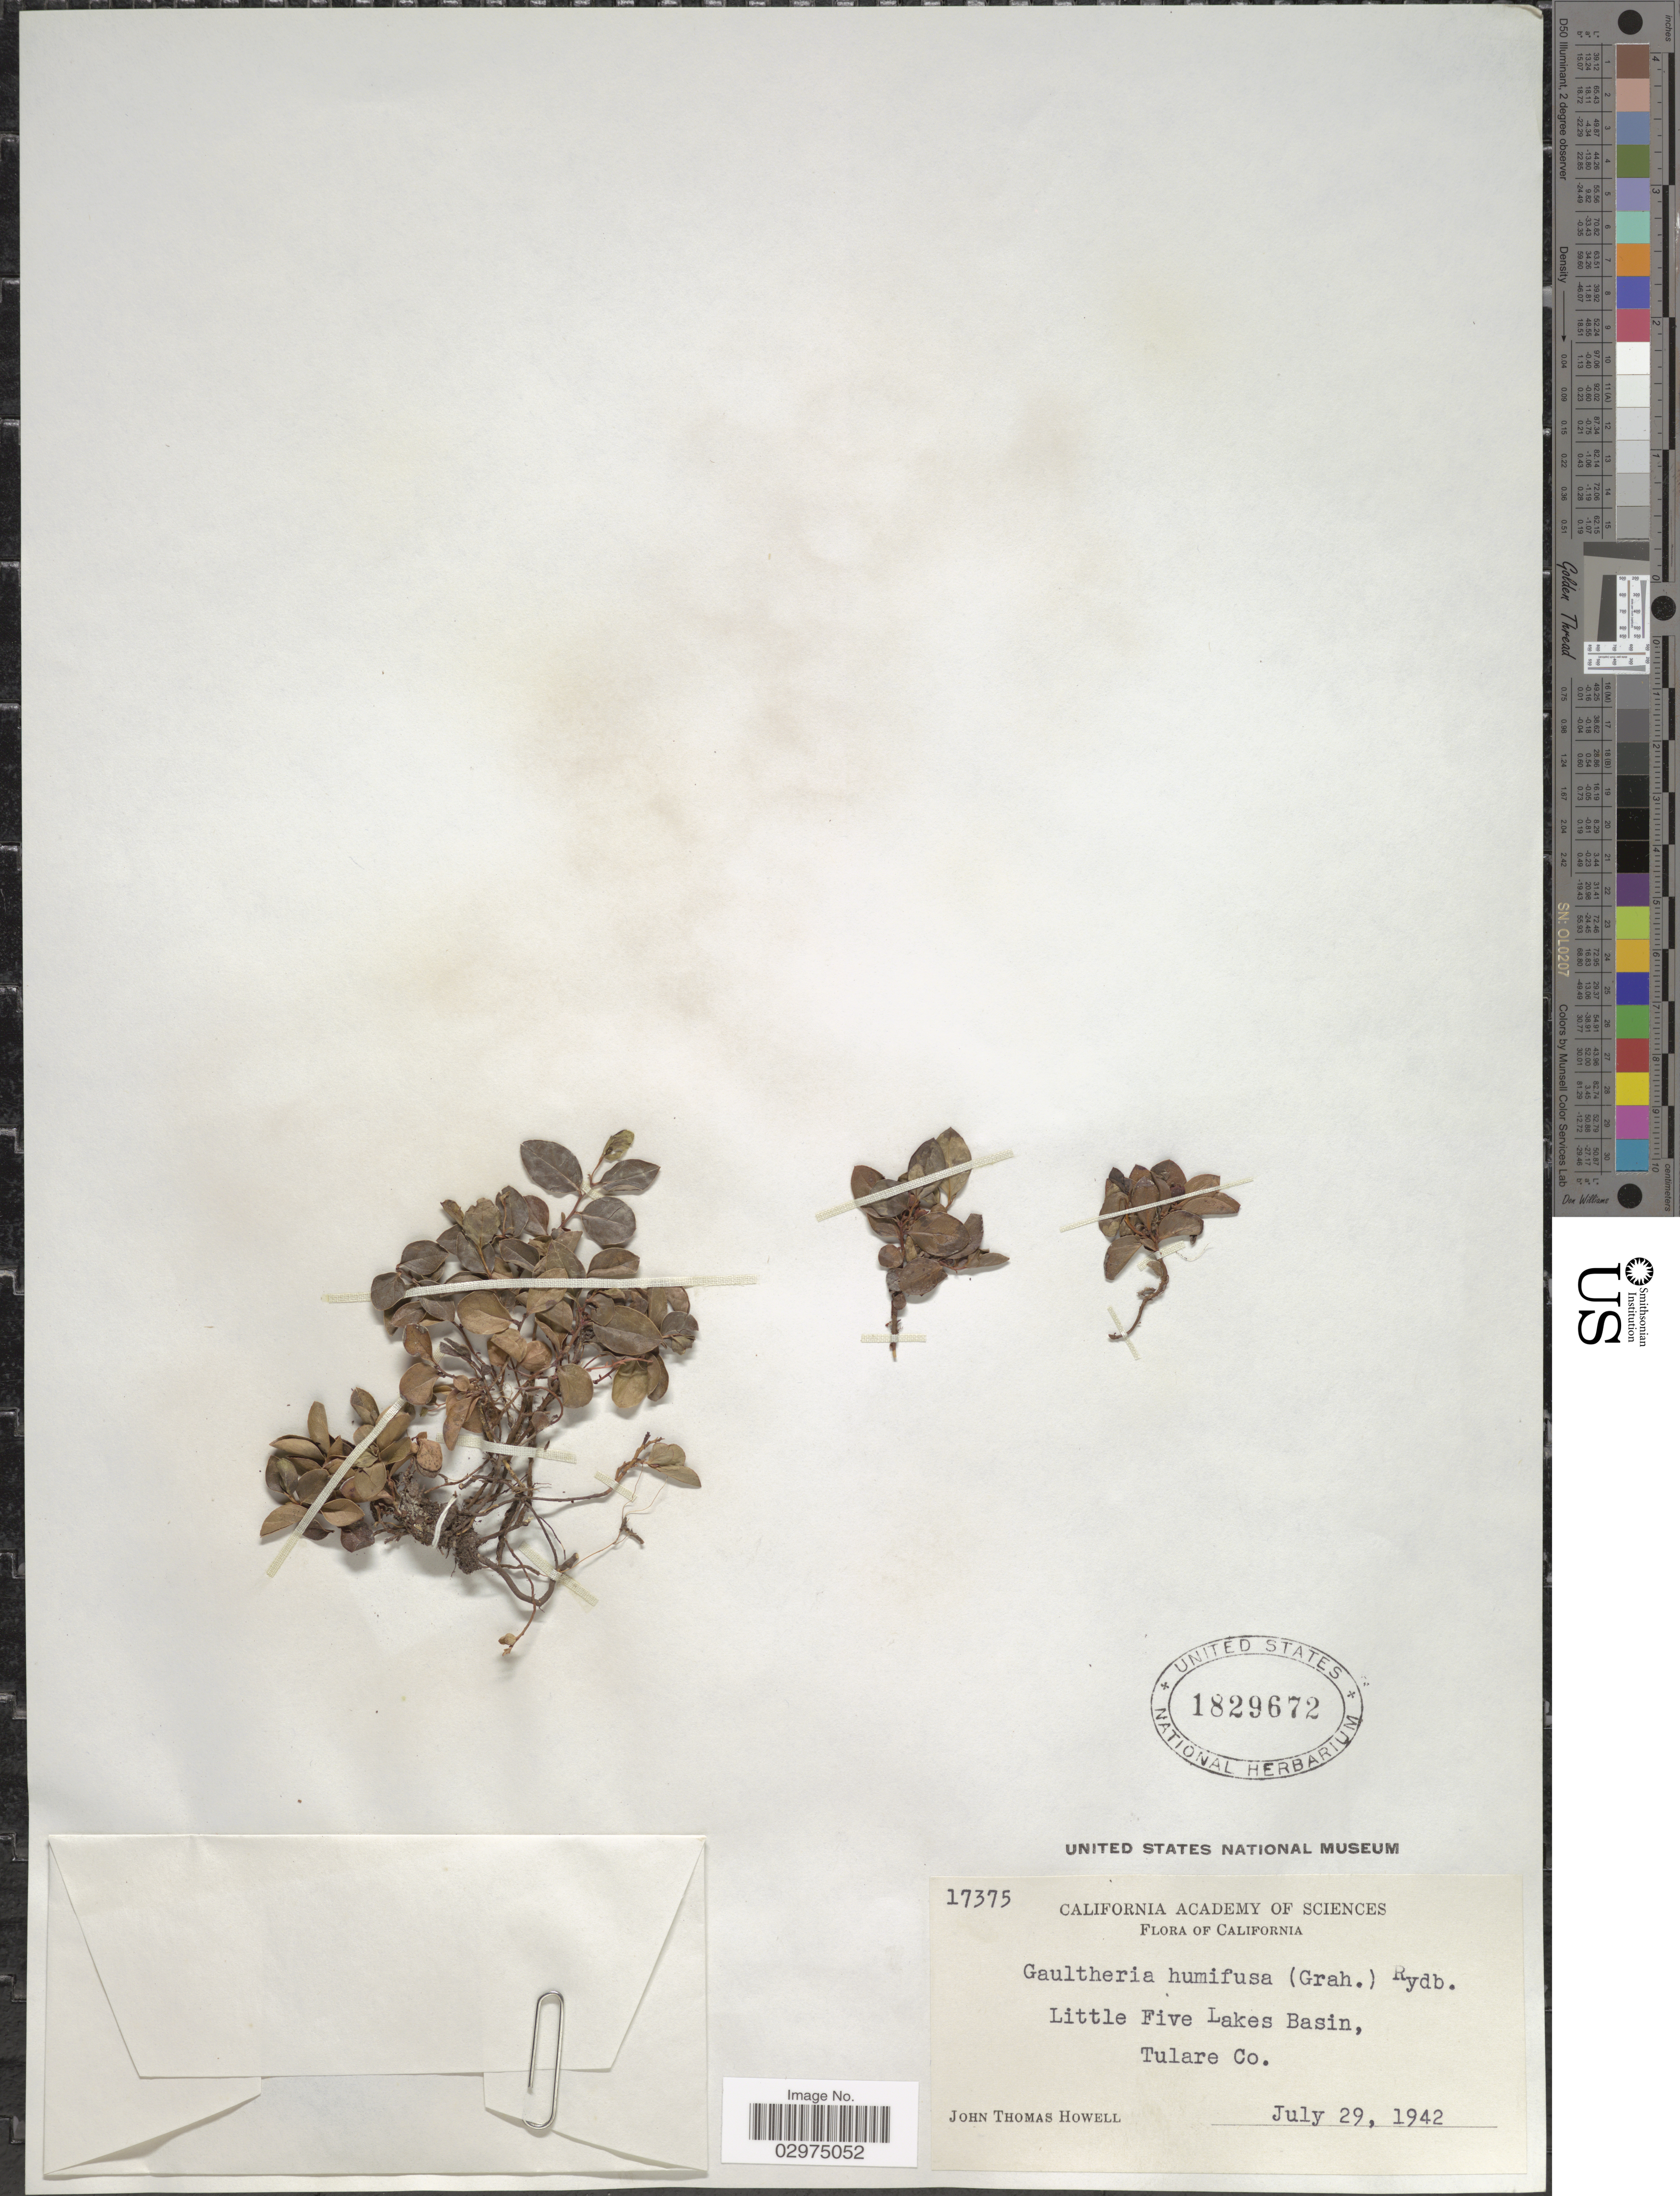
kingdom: Plantae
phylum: Tracheophyta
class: Magnoliopsida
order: Ericales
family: Ericaceae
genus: Gaultheria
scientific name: Gaultheria humifusa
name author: (Graham) Rydb.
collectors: J. T. Howell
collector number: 17375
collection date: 1942-07-29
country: United States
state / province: California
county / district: Tulare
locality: Little Five Lakes Basin, Tulare Co.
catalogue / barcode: US 1829672